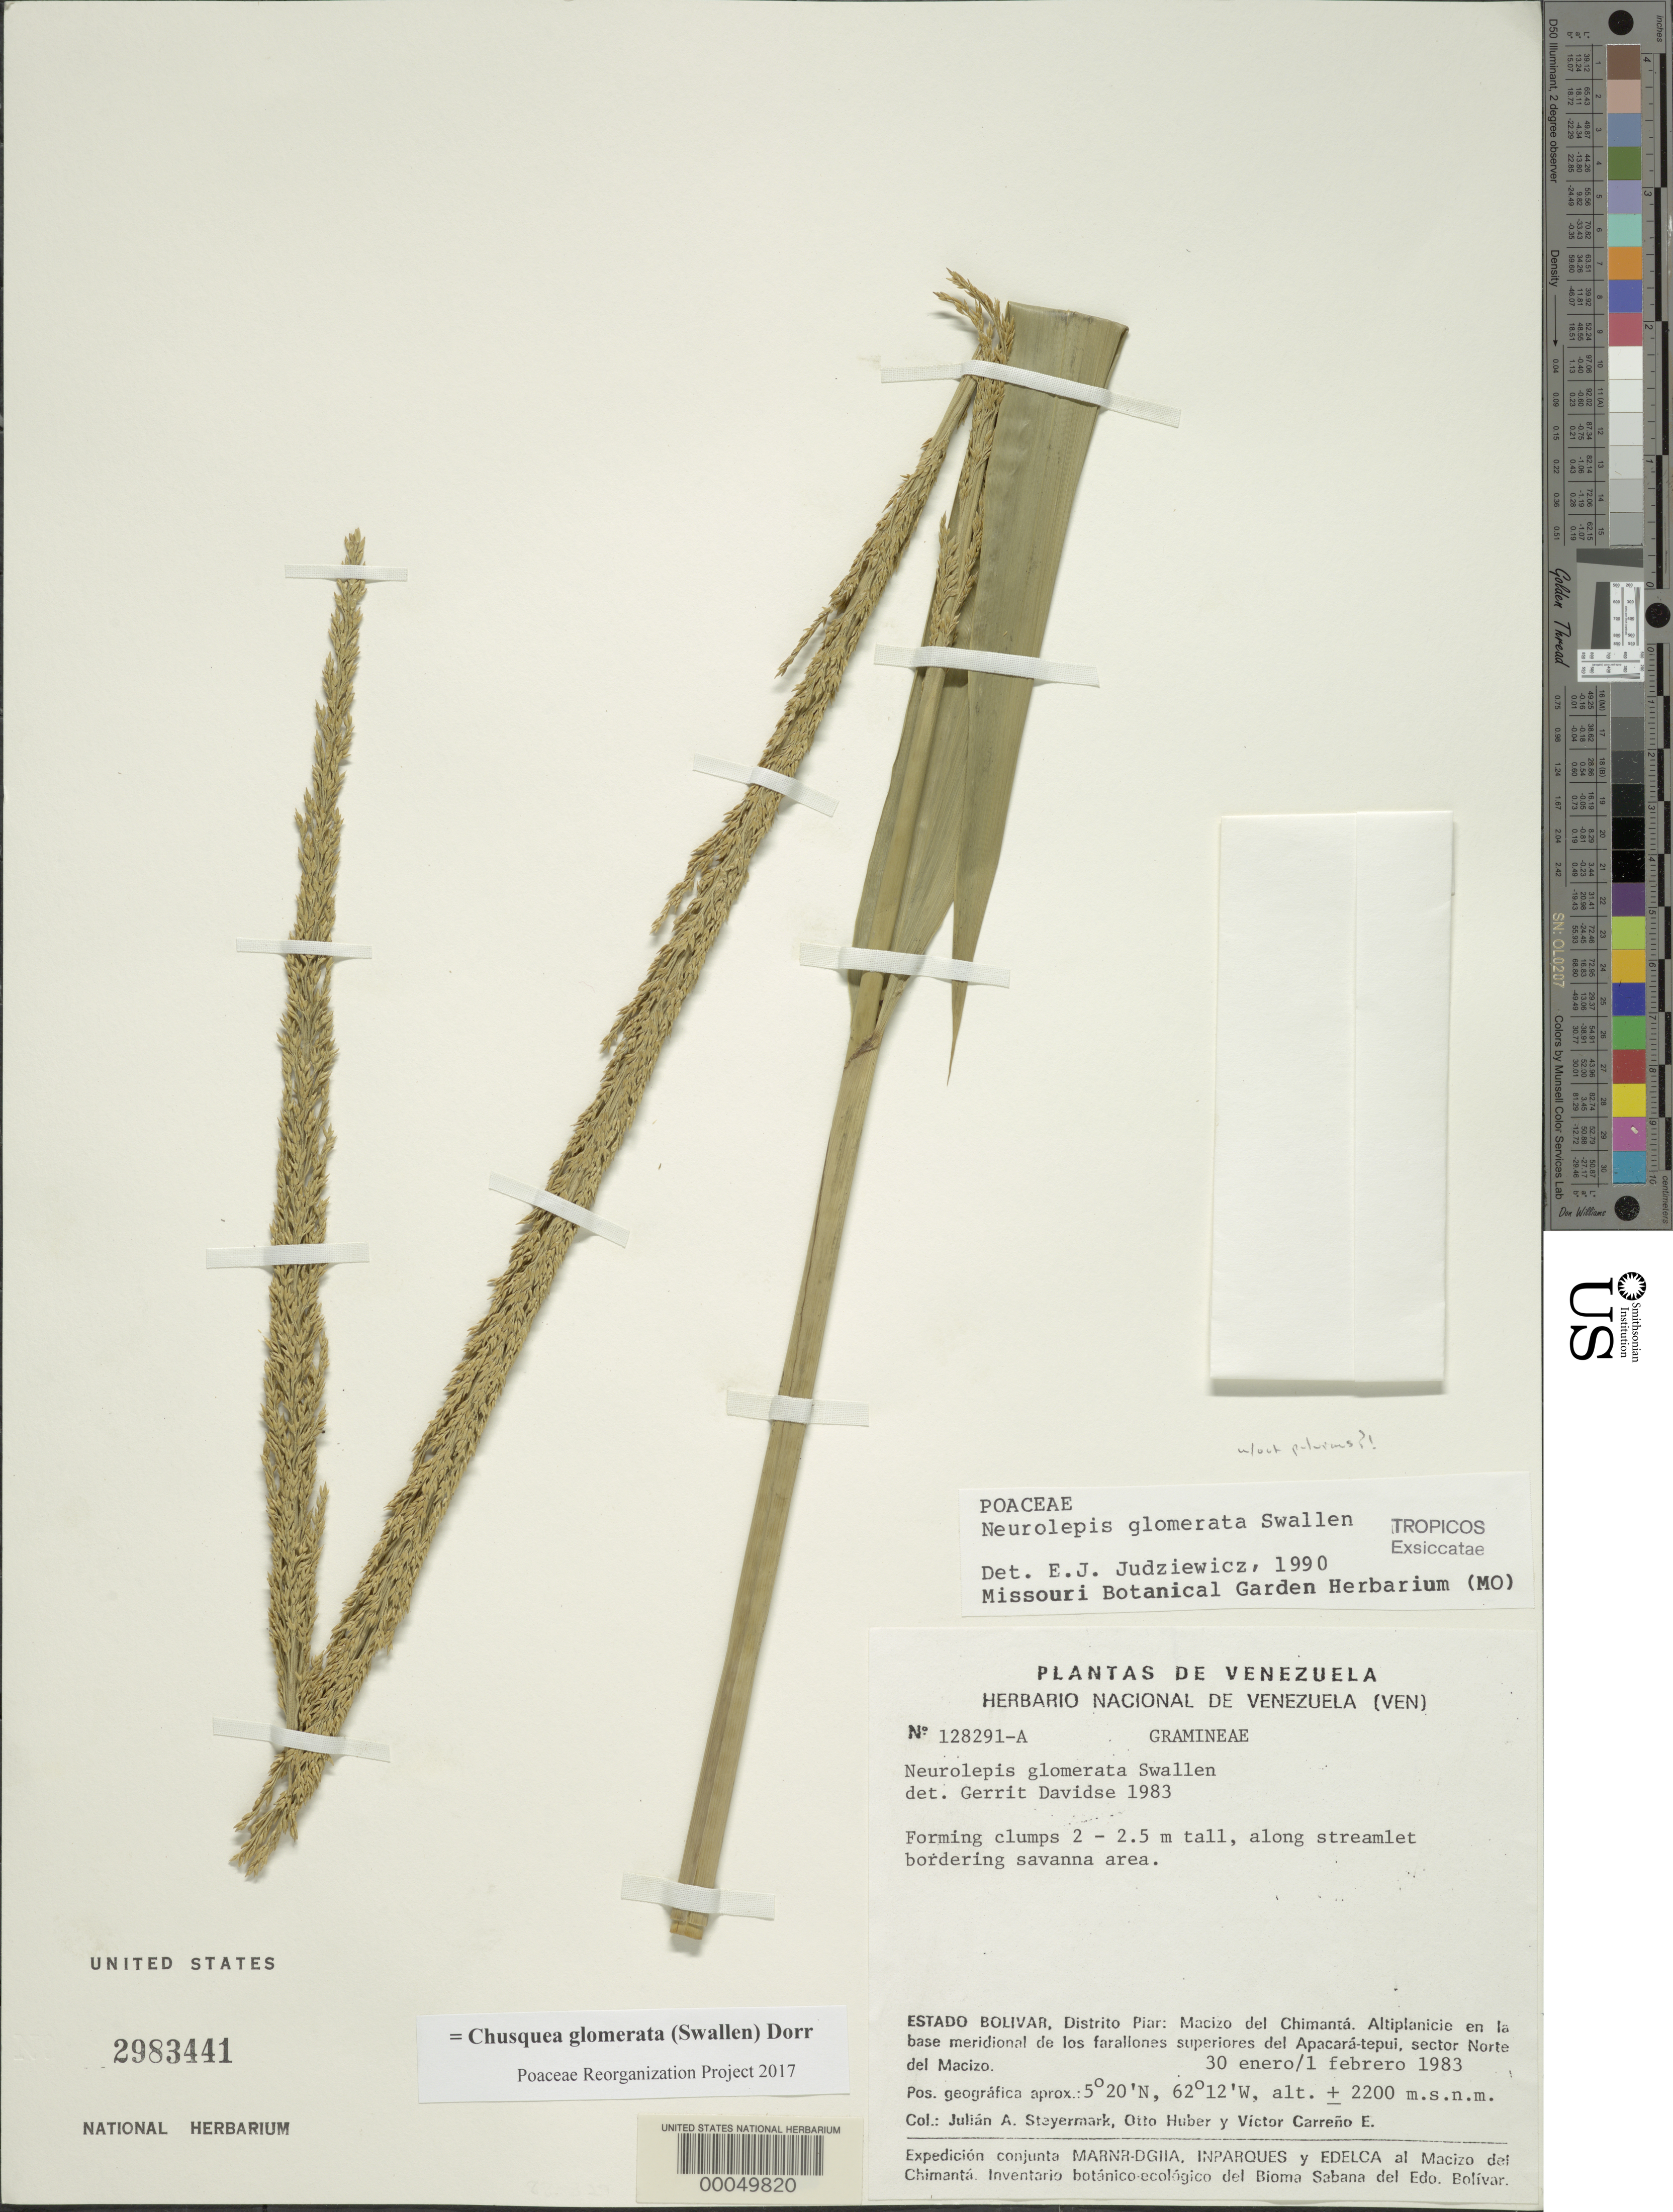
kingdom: Plantae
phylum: Tracheophyta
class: Liliopsida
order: Poales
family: Poaceae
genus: Chusquea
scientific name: Chusquea glomerata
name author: (Swallen) Dorr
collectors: J. Steyermark, O. Huber & V. Carreño E.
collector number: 128291 A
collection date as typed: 30 Jan 1983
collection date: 1983-01-30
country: Venezuela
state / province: Bolivar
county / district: Piar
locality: Macizo del chimanta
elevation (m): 2200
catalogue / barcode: US 2983441